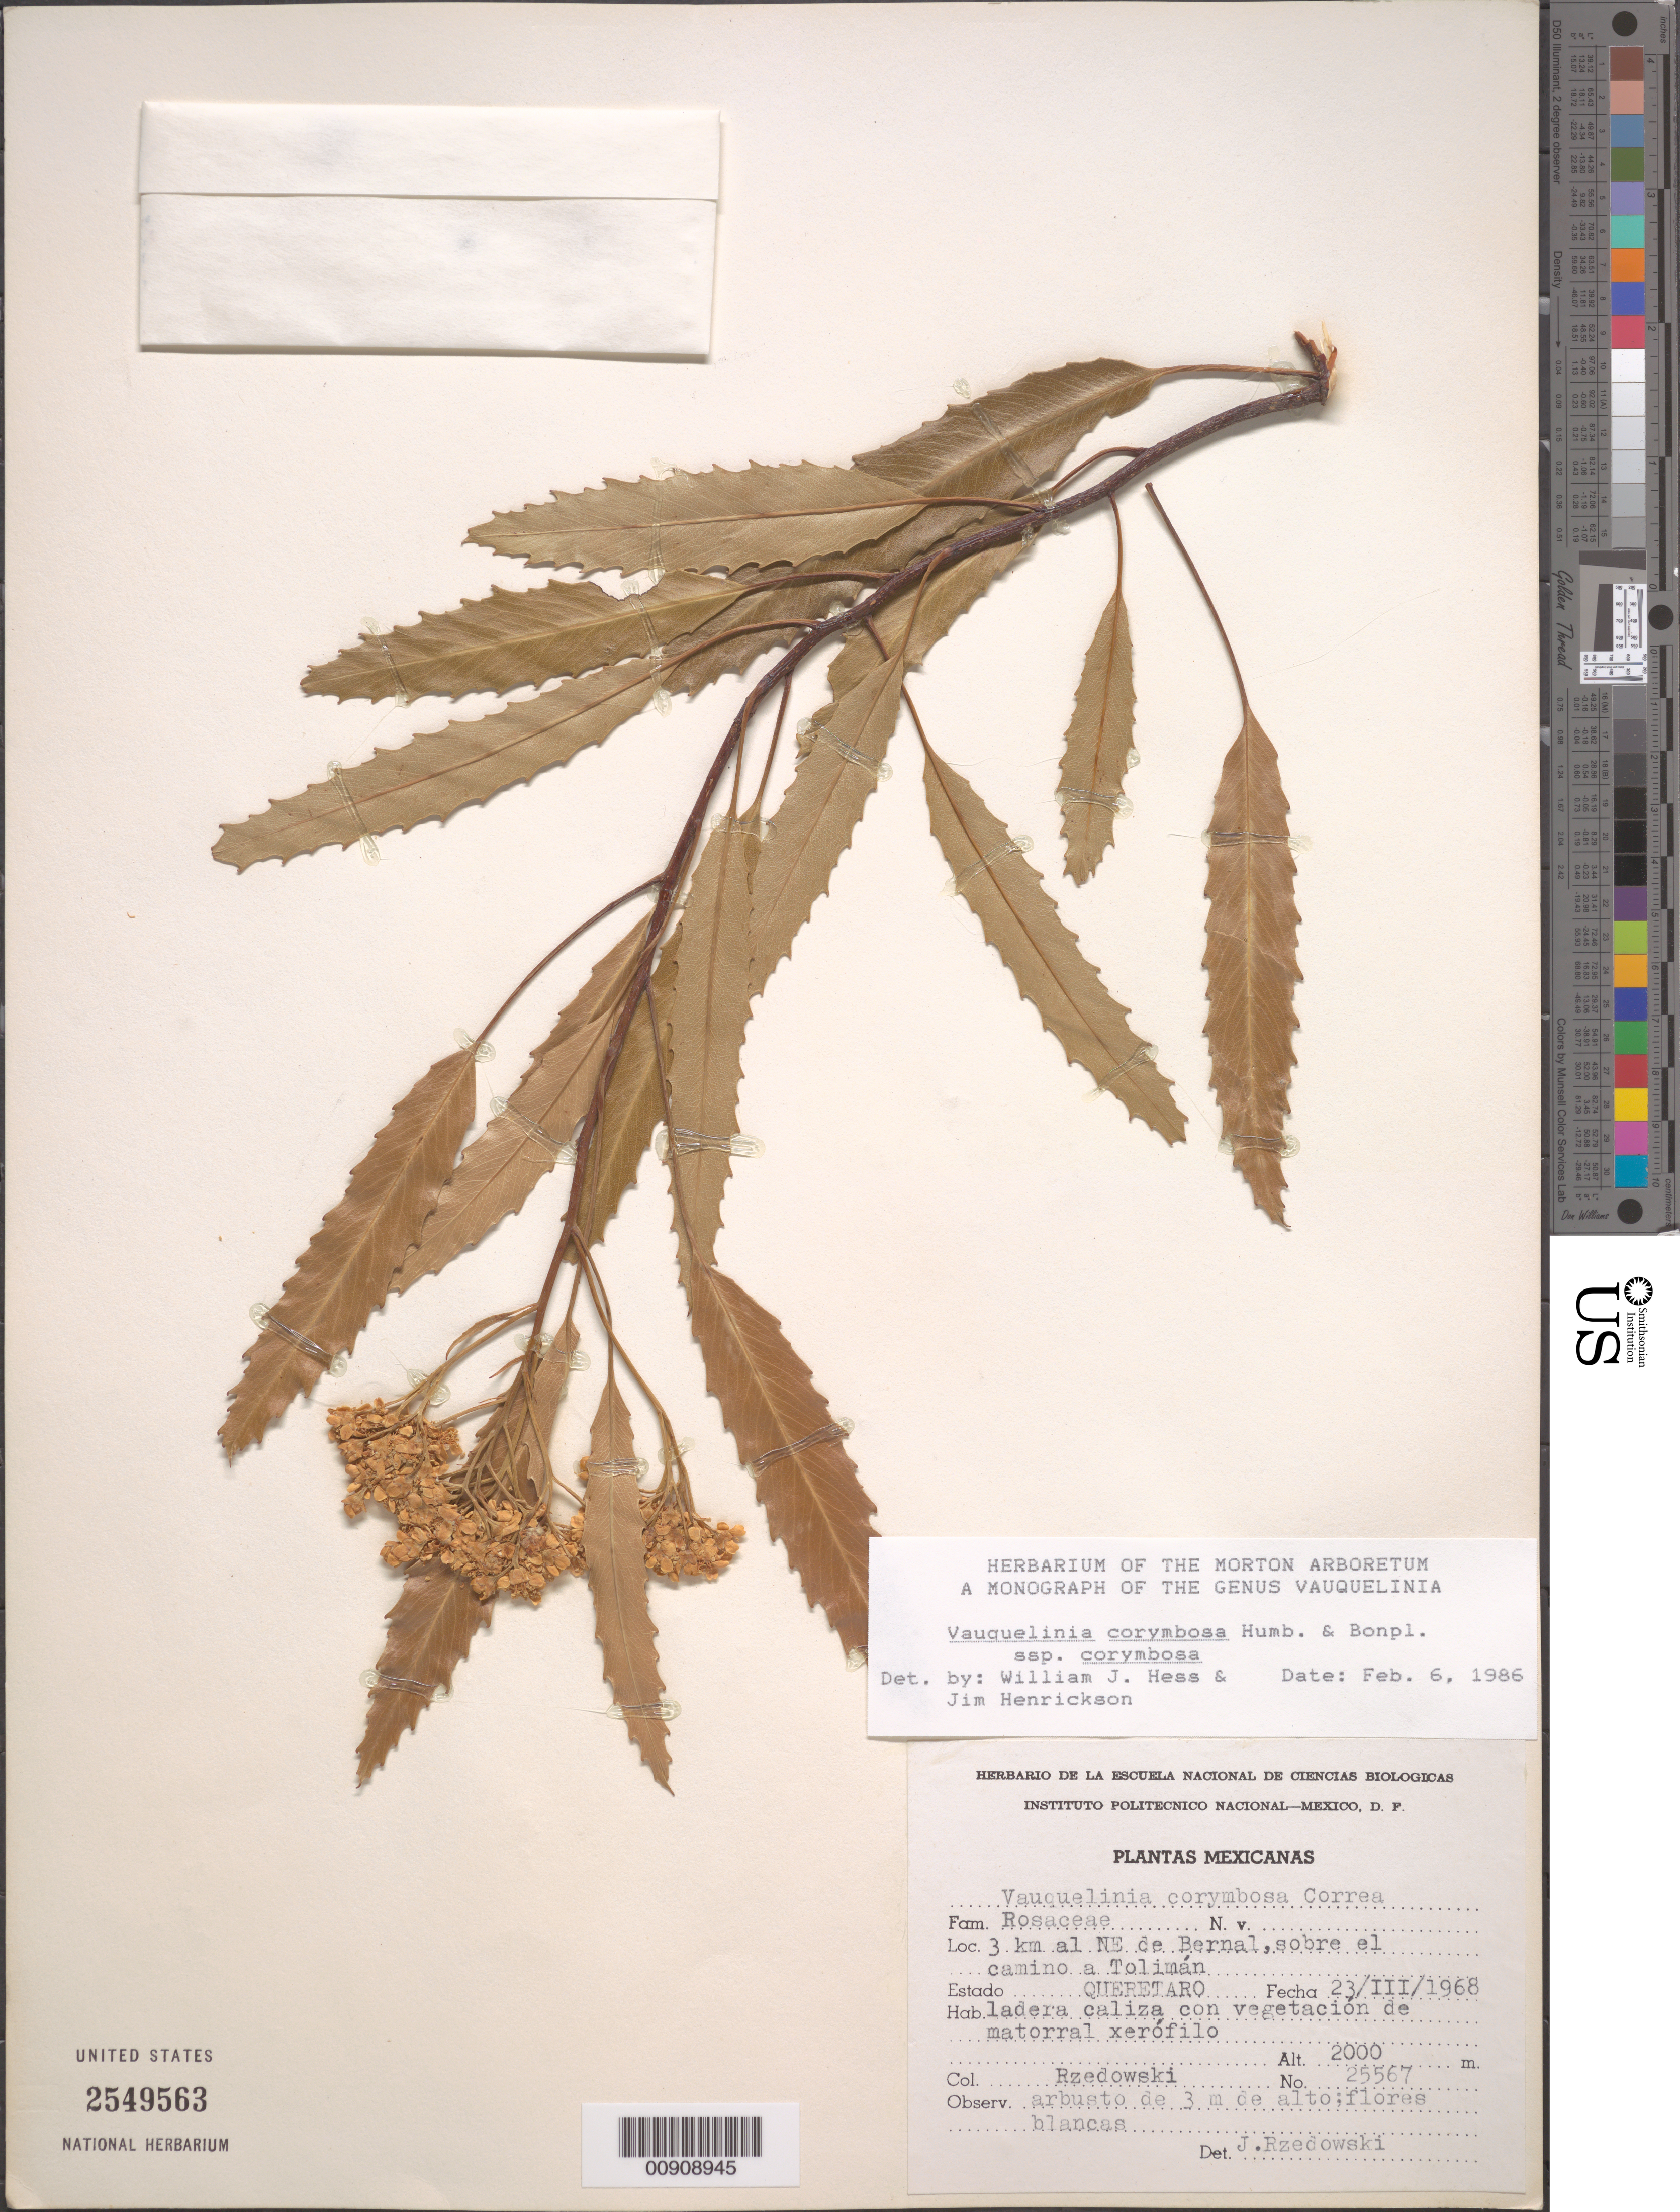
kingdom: Plantae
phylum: Tracheophyta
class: Magnoliopsida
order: Rosales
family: Rosaceae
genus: Vauquelinia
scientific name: Vauquelinia corymbosa subsp. saltilloensis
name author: W.J. Hess & Henrickson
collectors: J. Rzedowski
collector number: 25567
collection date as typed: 23 Mar 1968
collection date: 1968-03-23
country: Mexico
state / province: Querétaro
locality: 3 km al NE de Bernal, sobre el camino a Tolimán.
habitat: Ladera caliza con vegetación de matorral xerófilo.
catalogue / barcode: US 2549563